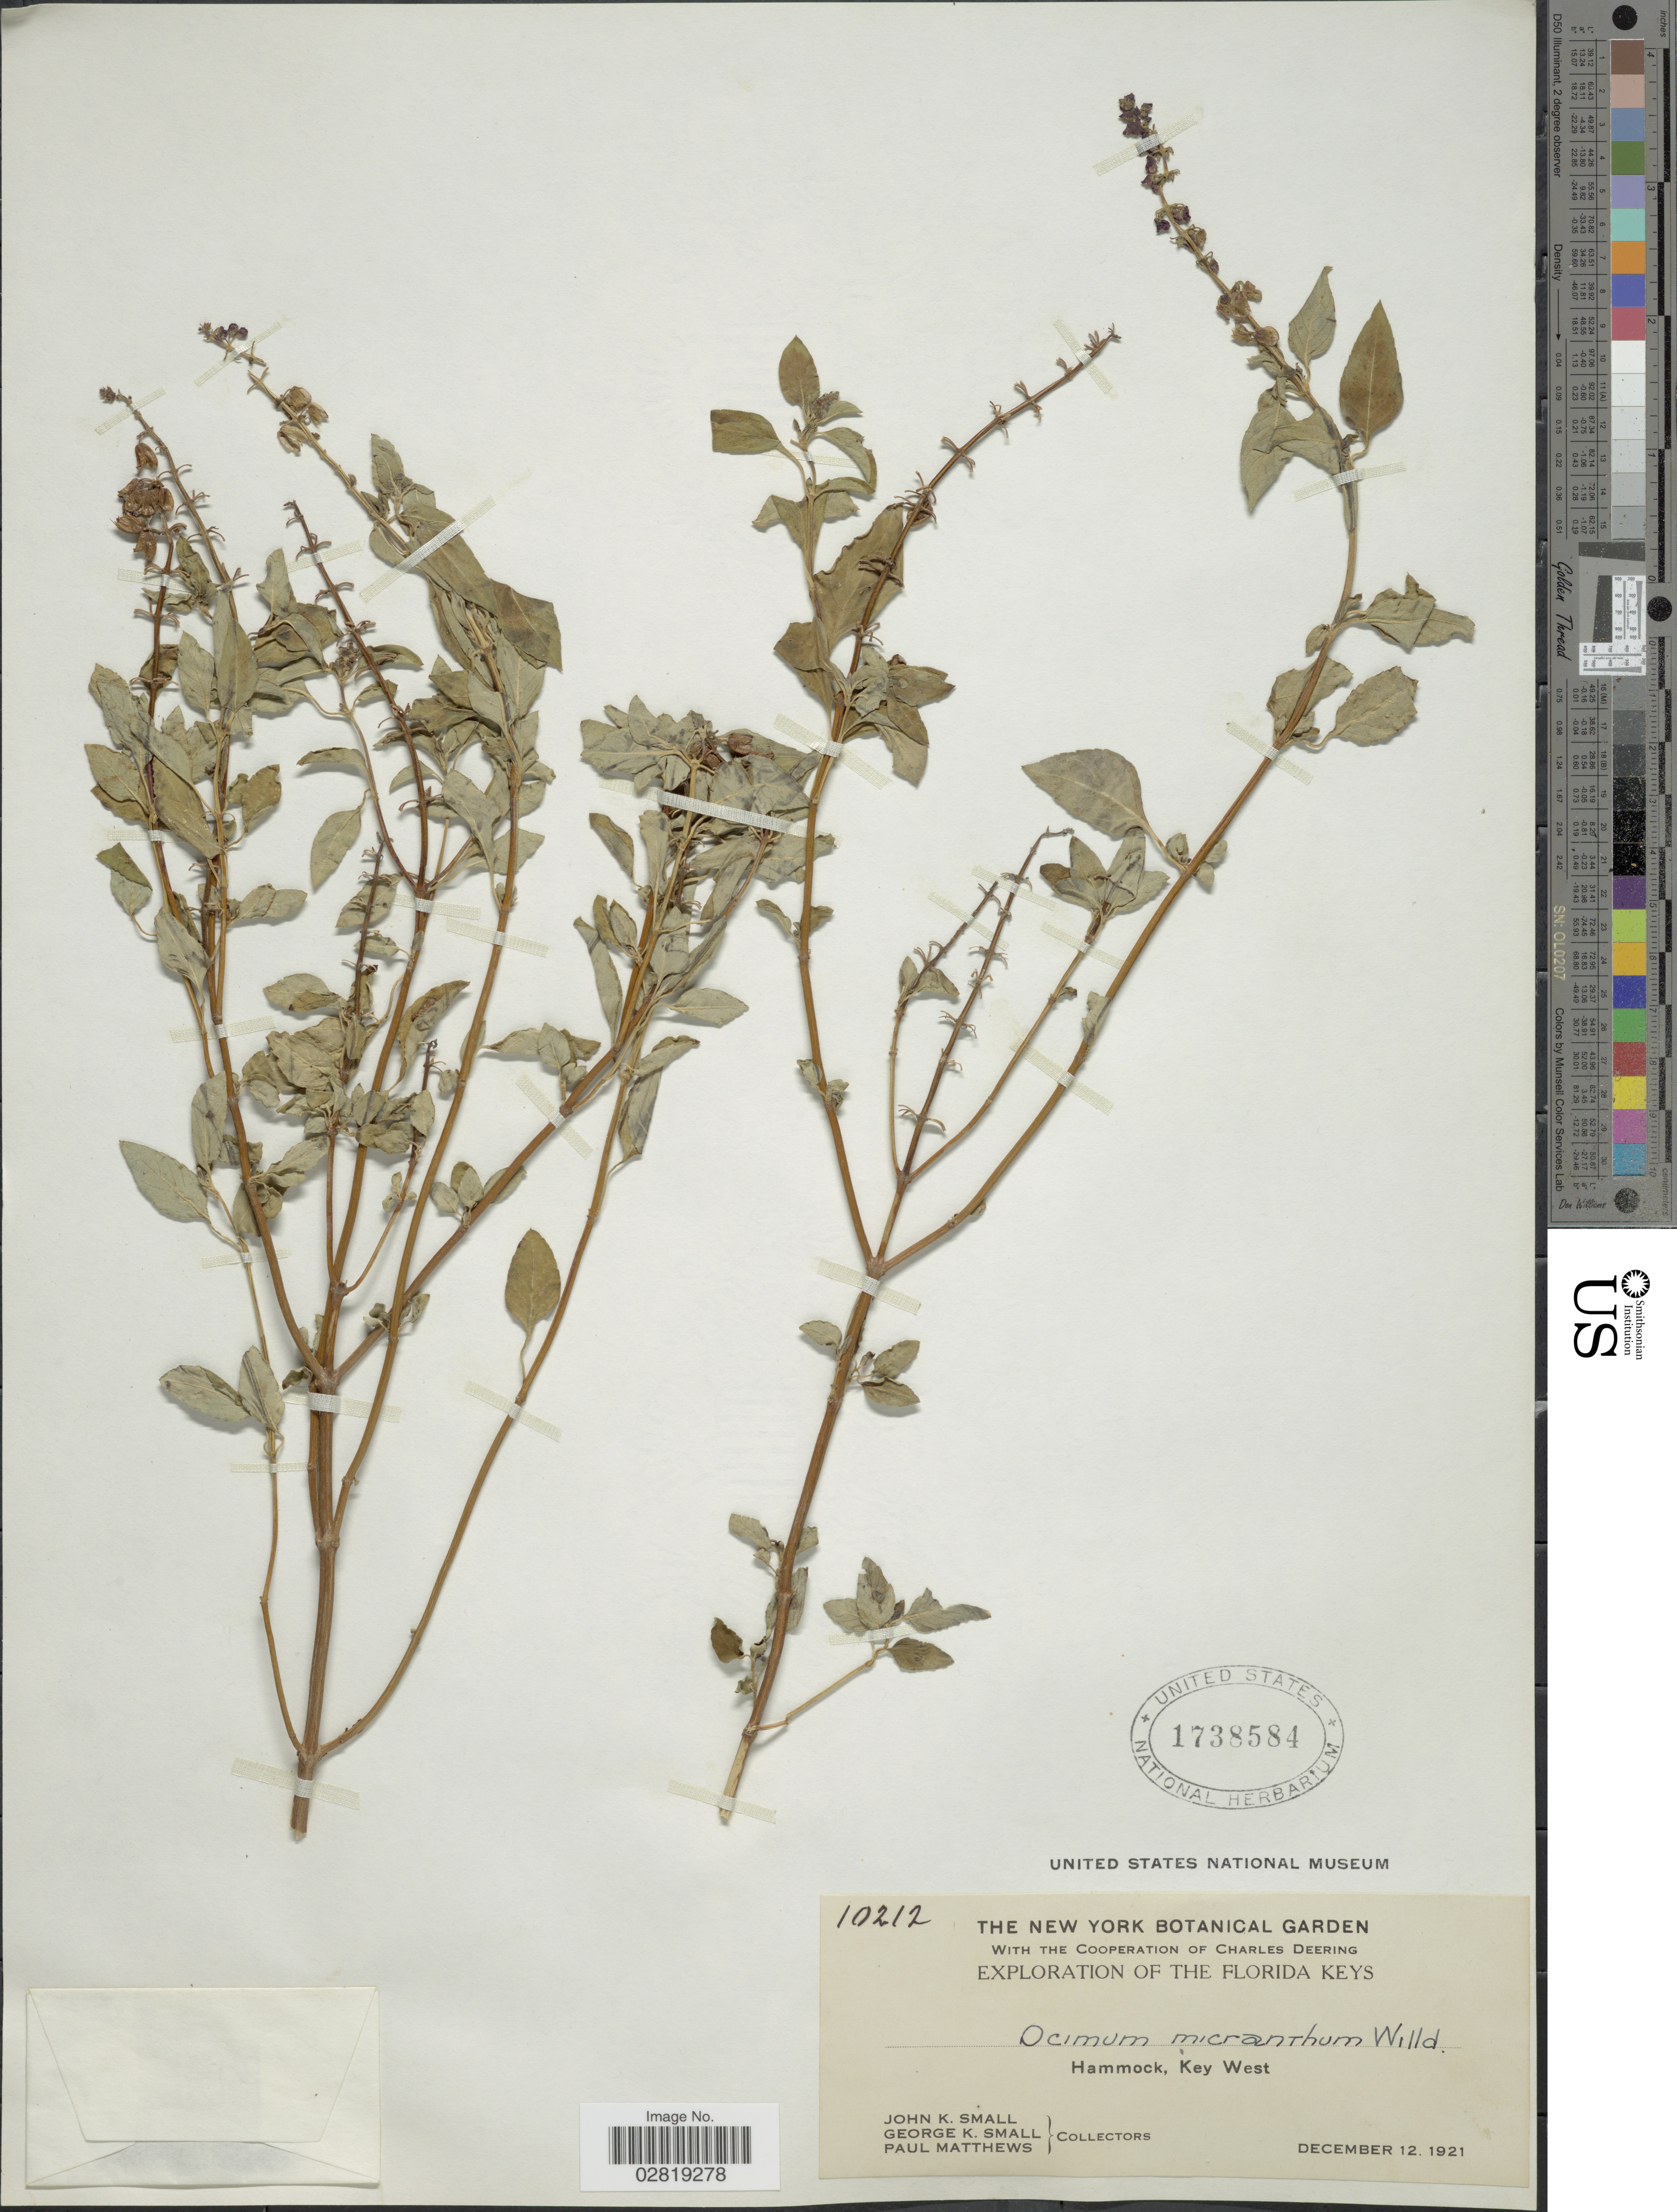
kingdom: Plantae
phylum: Tracheophyta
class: Magnoliopsida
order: Lamiales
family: Lamiaceae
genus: Ocimum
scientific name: Ocimum micranthum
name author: Willd.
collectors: J. K. Small, G. K. Small & P. Matthews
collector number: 10212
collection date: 1921-12-12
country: United States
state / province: Florida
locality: The Florida Keys, Hammock, Key West.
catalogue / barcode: US 1738584